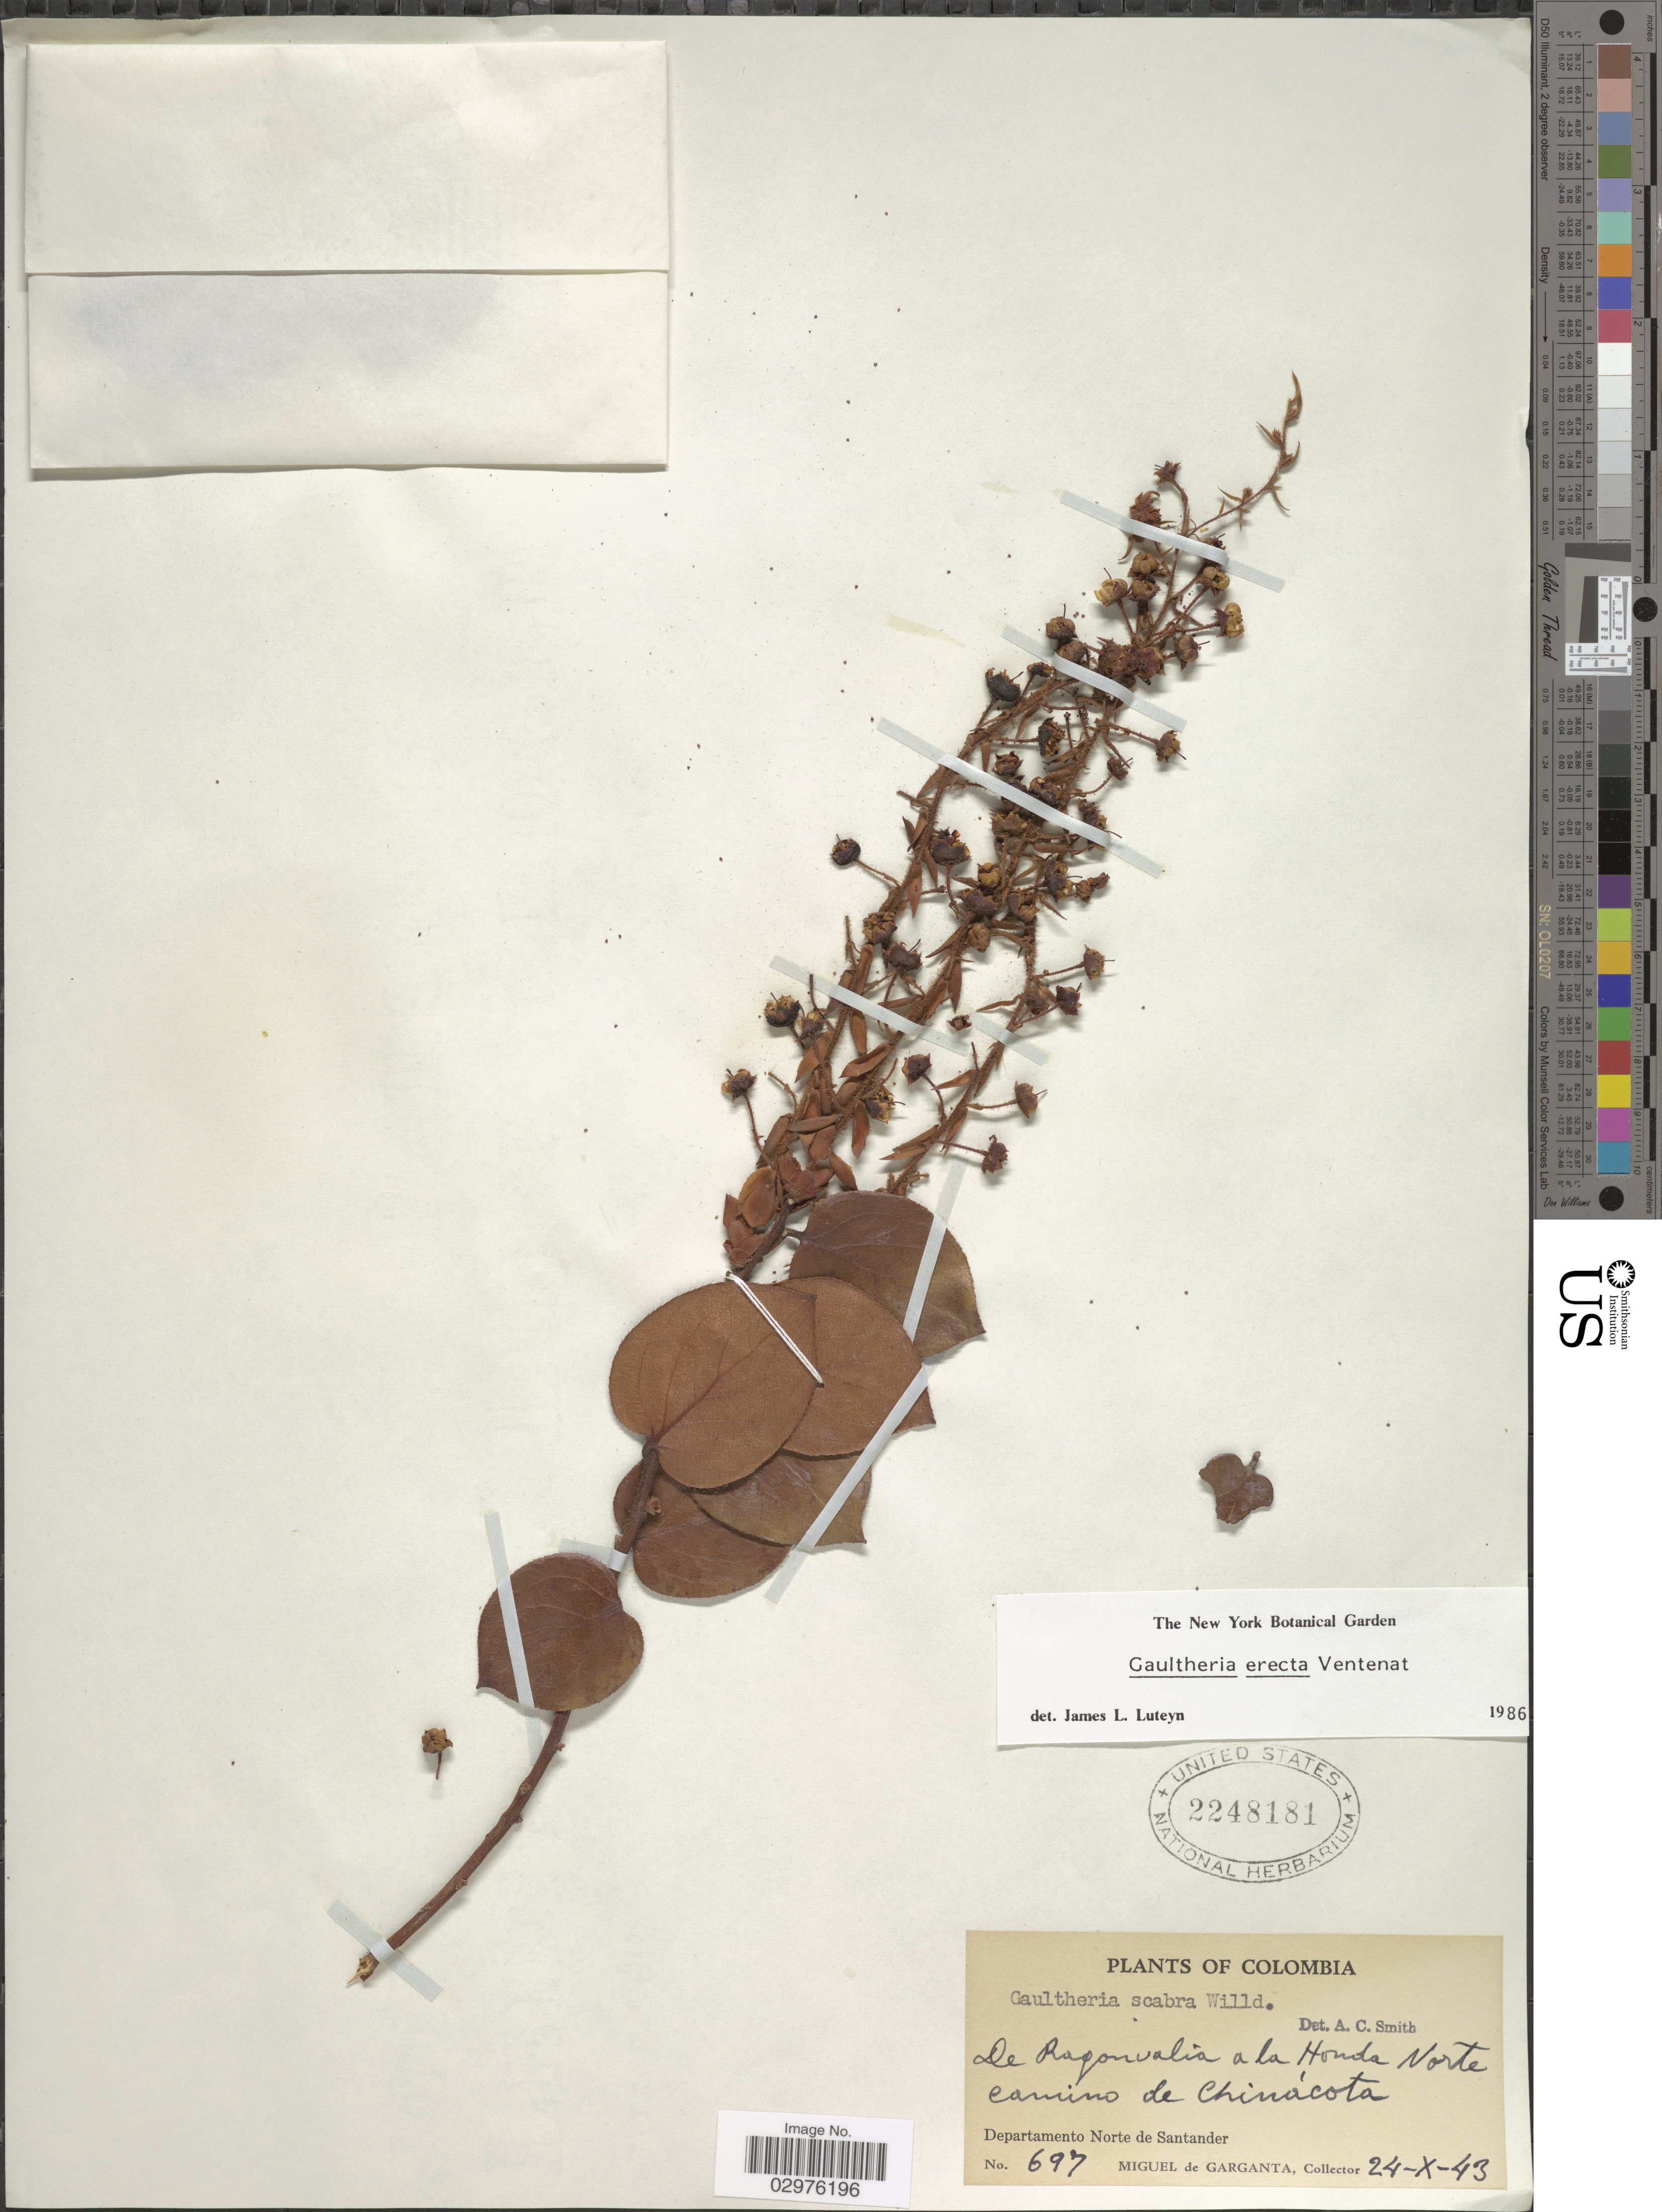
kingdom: Plantae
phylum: Tracheophyta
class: Magnoliopsida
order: Ericales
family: Ericaceae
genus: Gaultheria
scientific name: Gaultheria erecta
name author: Vent.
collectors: M. Garganta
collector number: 697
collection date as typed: Transcribed d/m/y: 24/10/43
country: Colombia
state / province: Norte de Santander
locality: De Ragonvalia a la Honda Norte camino de Chinácota. Departamento Norte de Santander.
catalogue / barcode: US 2248181